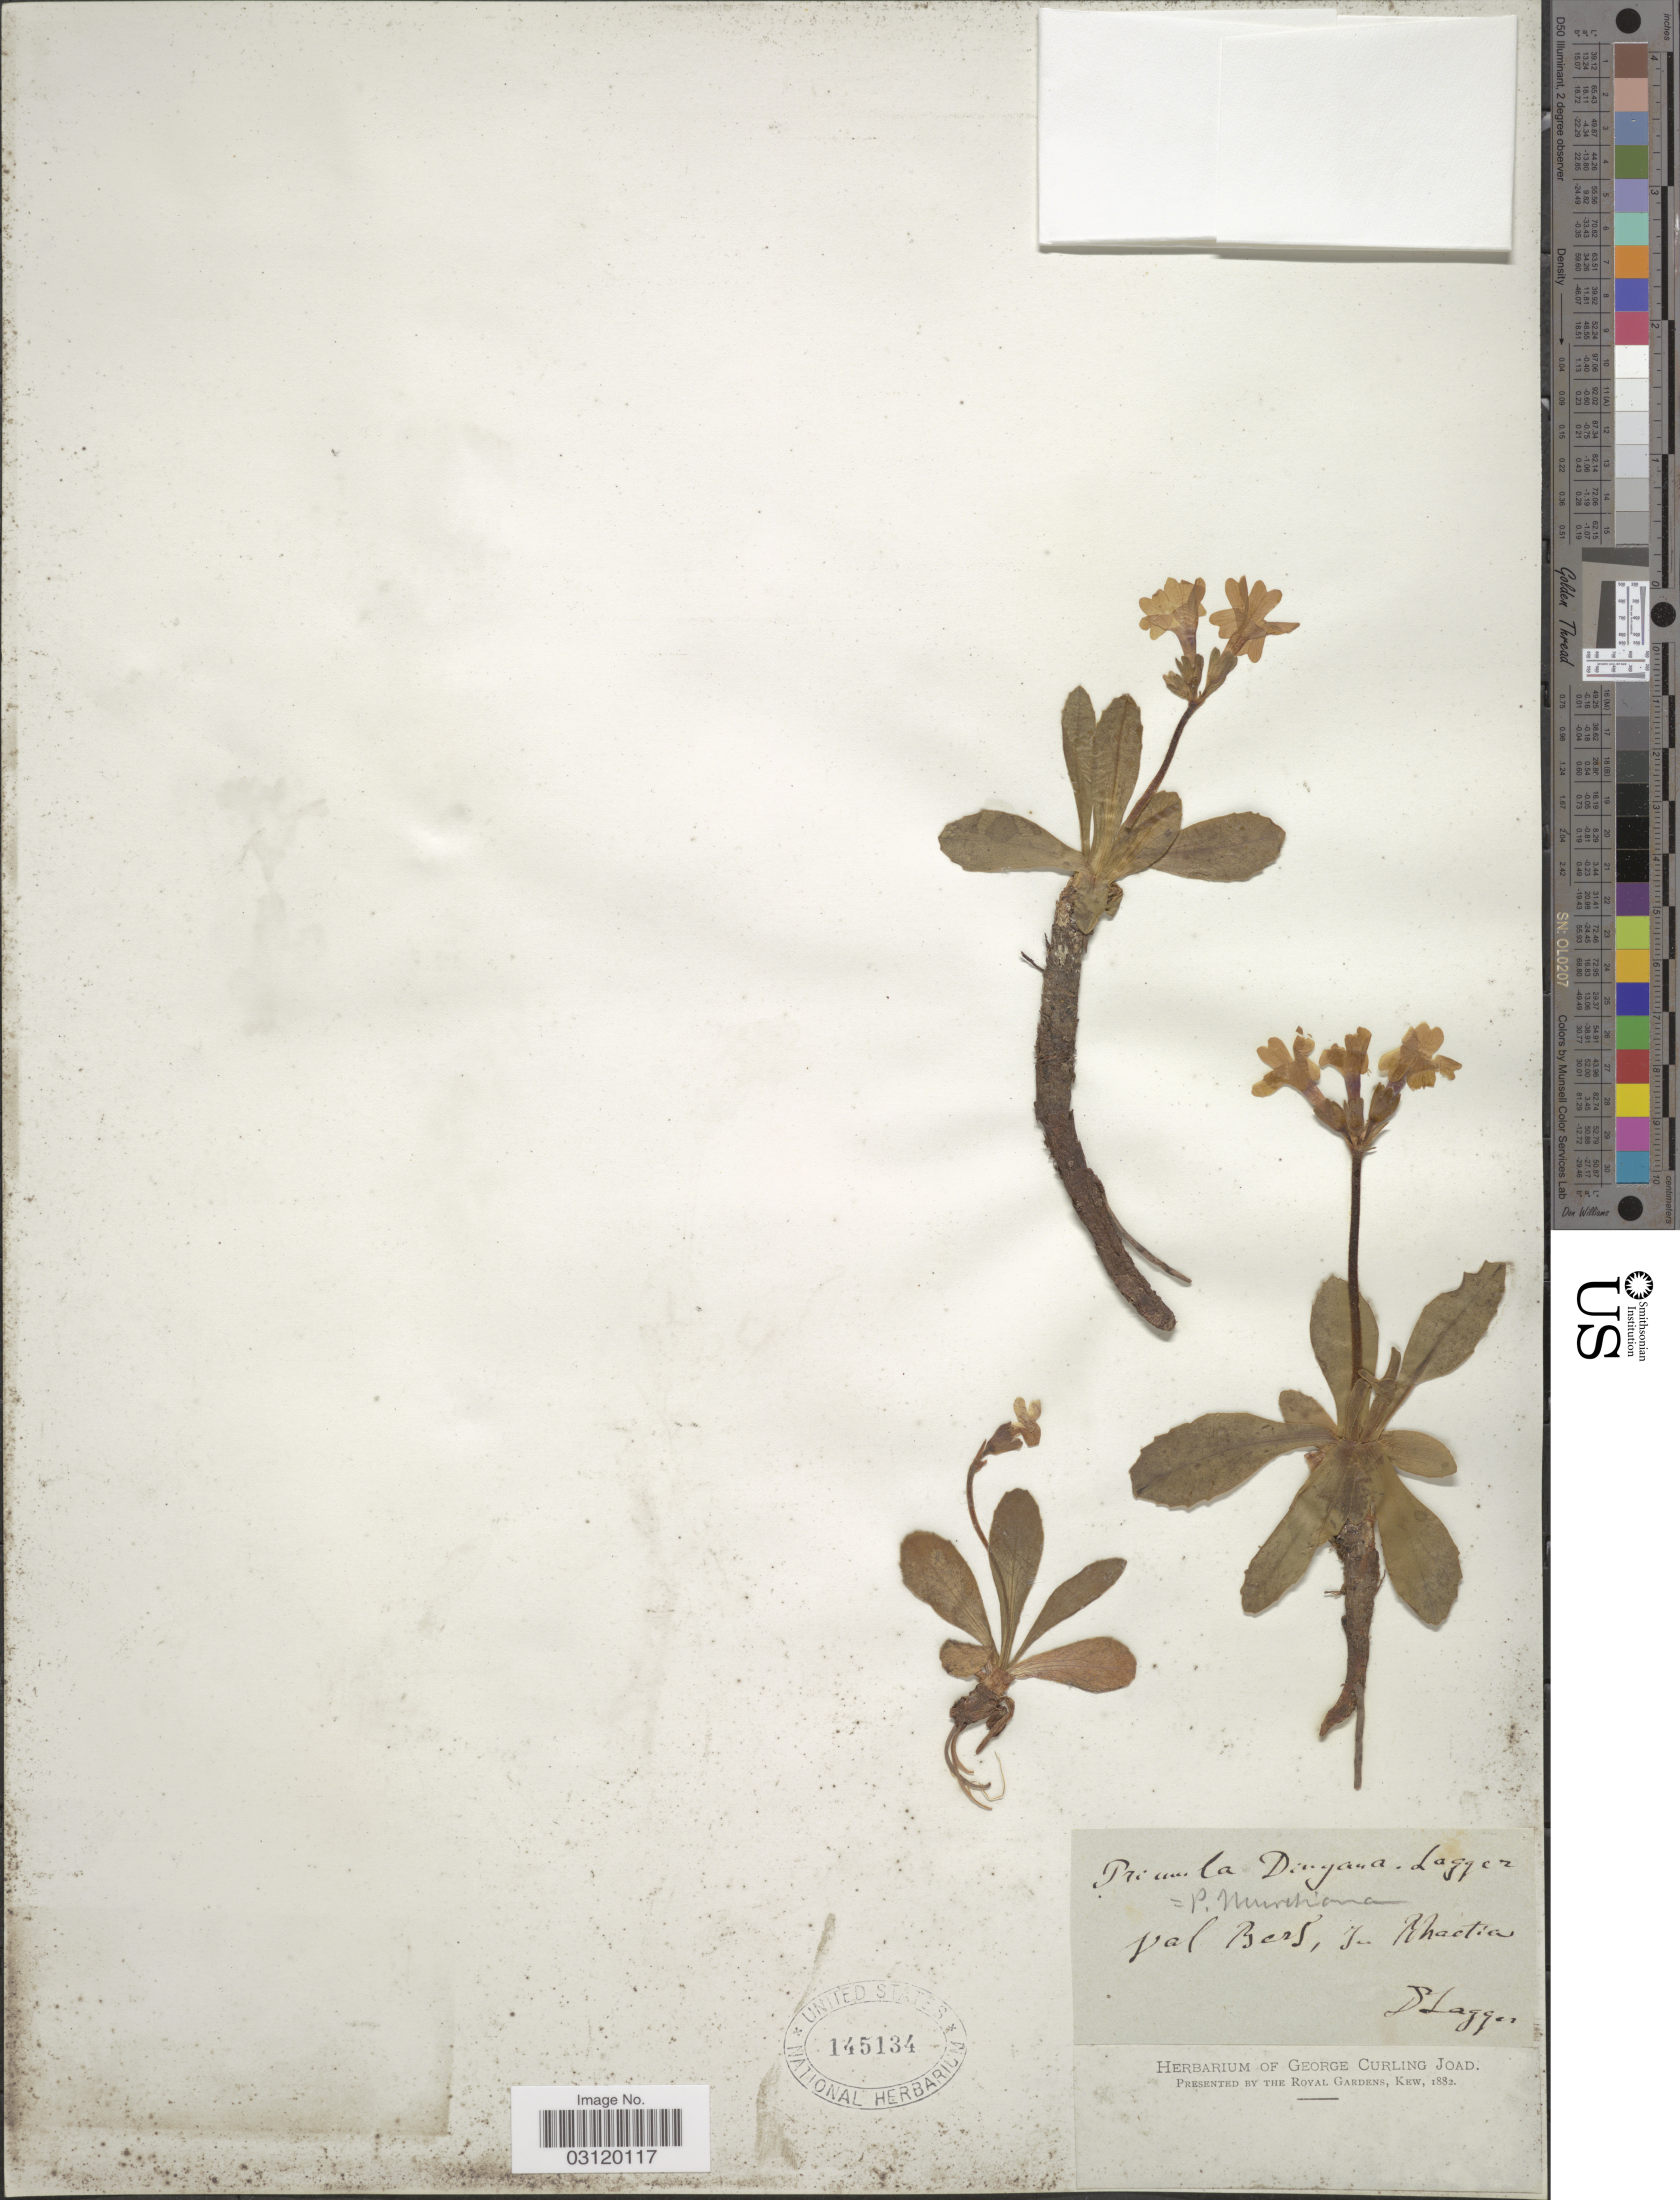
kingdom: Plantae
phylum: Tracheophyta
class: Magnoliopsida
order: Ericales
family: Primulaceae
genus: Primula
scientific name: Primula x muretiana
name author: Moritzi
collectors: F. J. Lagger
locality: Val Bers, In Rhaetia.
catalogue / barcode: US 145134